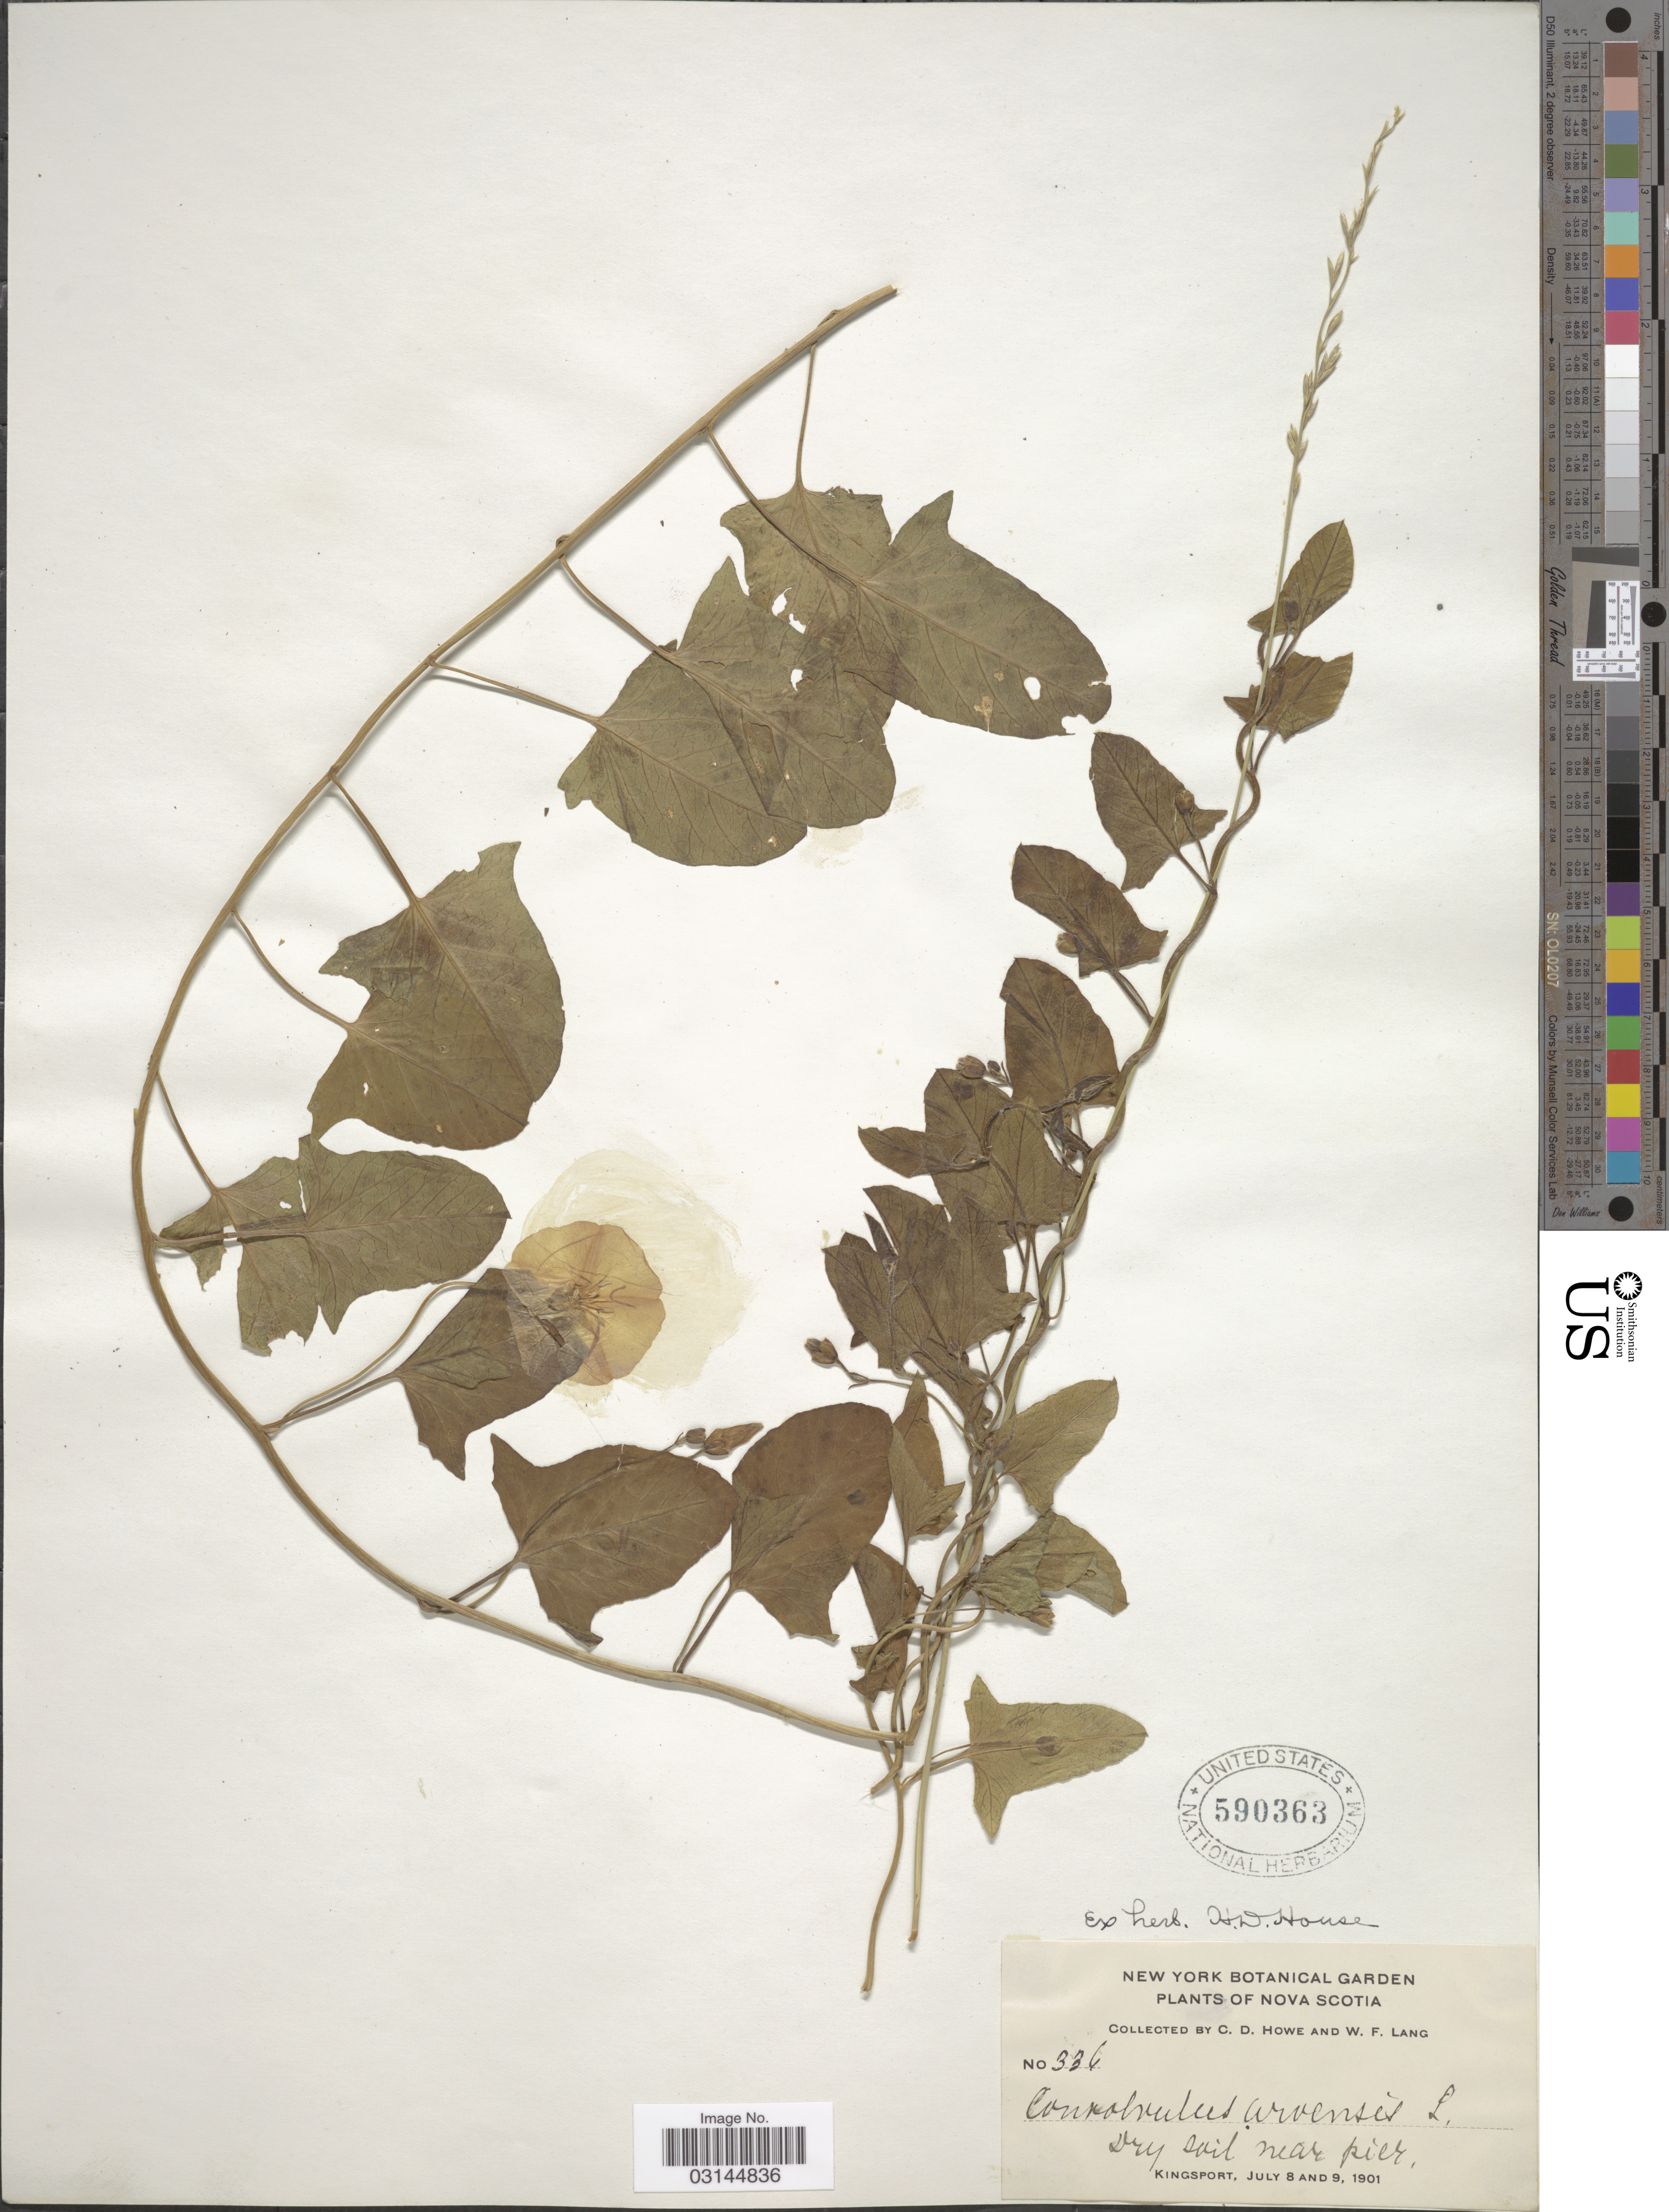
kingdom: Plantae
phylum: Tracheophyta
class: Magnoliopsida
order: Solanales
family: Convolvulaceae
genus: Convolvulus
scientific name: Convolvulus arvensis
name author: L.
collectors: C. Howe & W. F. Lang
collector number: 336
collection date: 1901-07-08/1901-07-09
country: Canada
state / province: Nova Scotia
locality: Dry soil near pier. Kingsport.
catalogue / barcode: US 590363